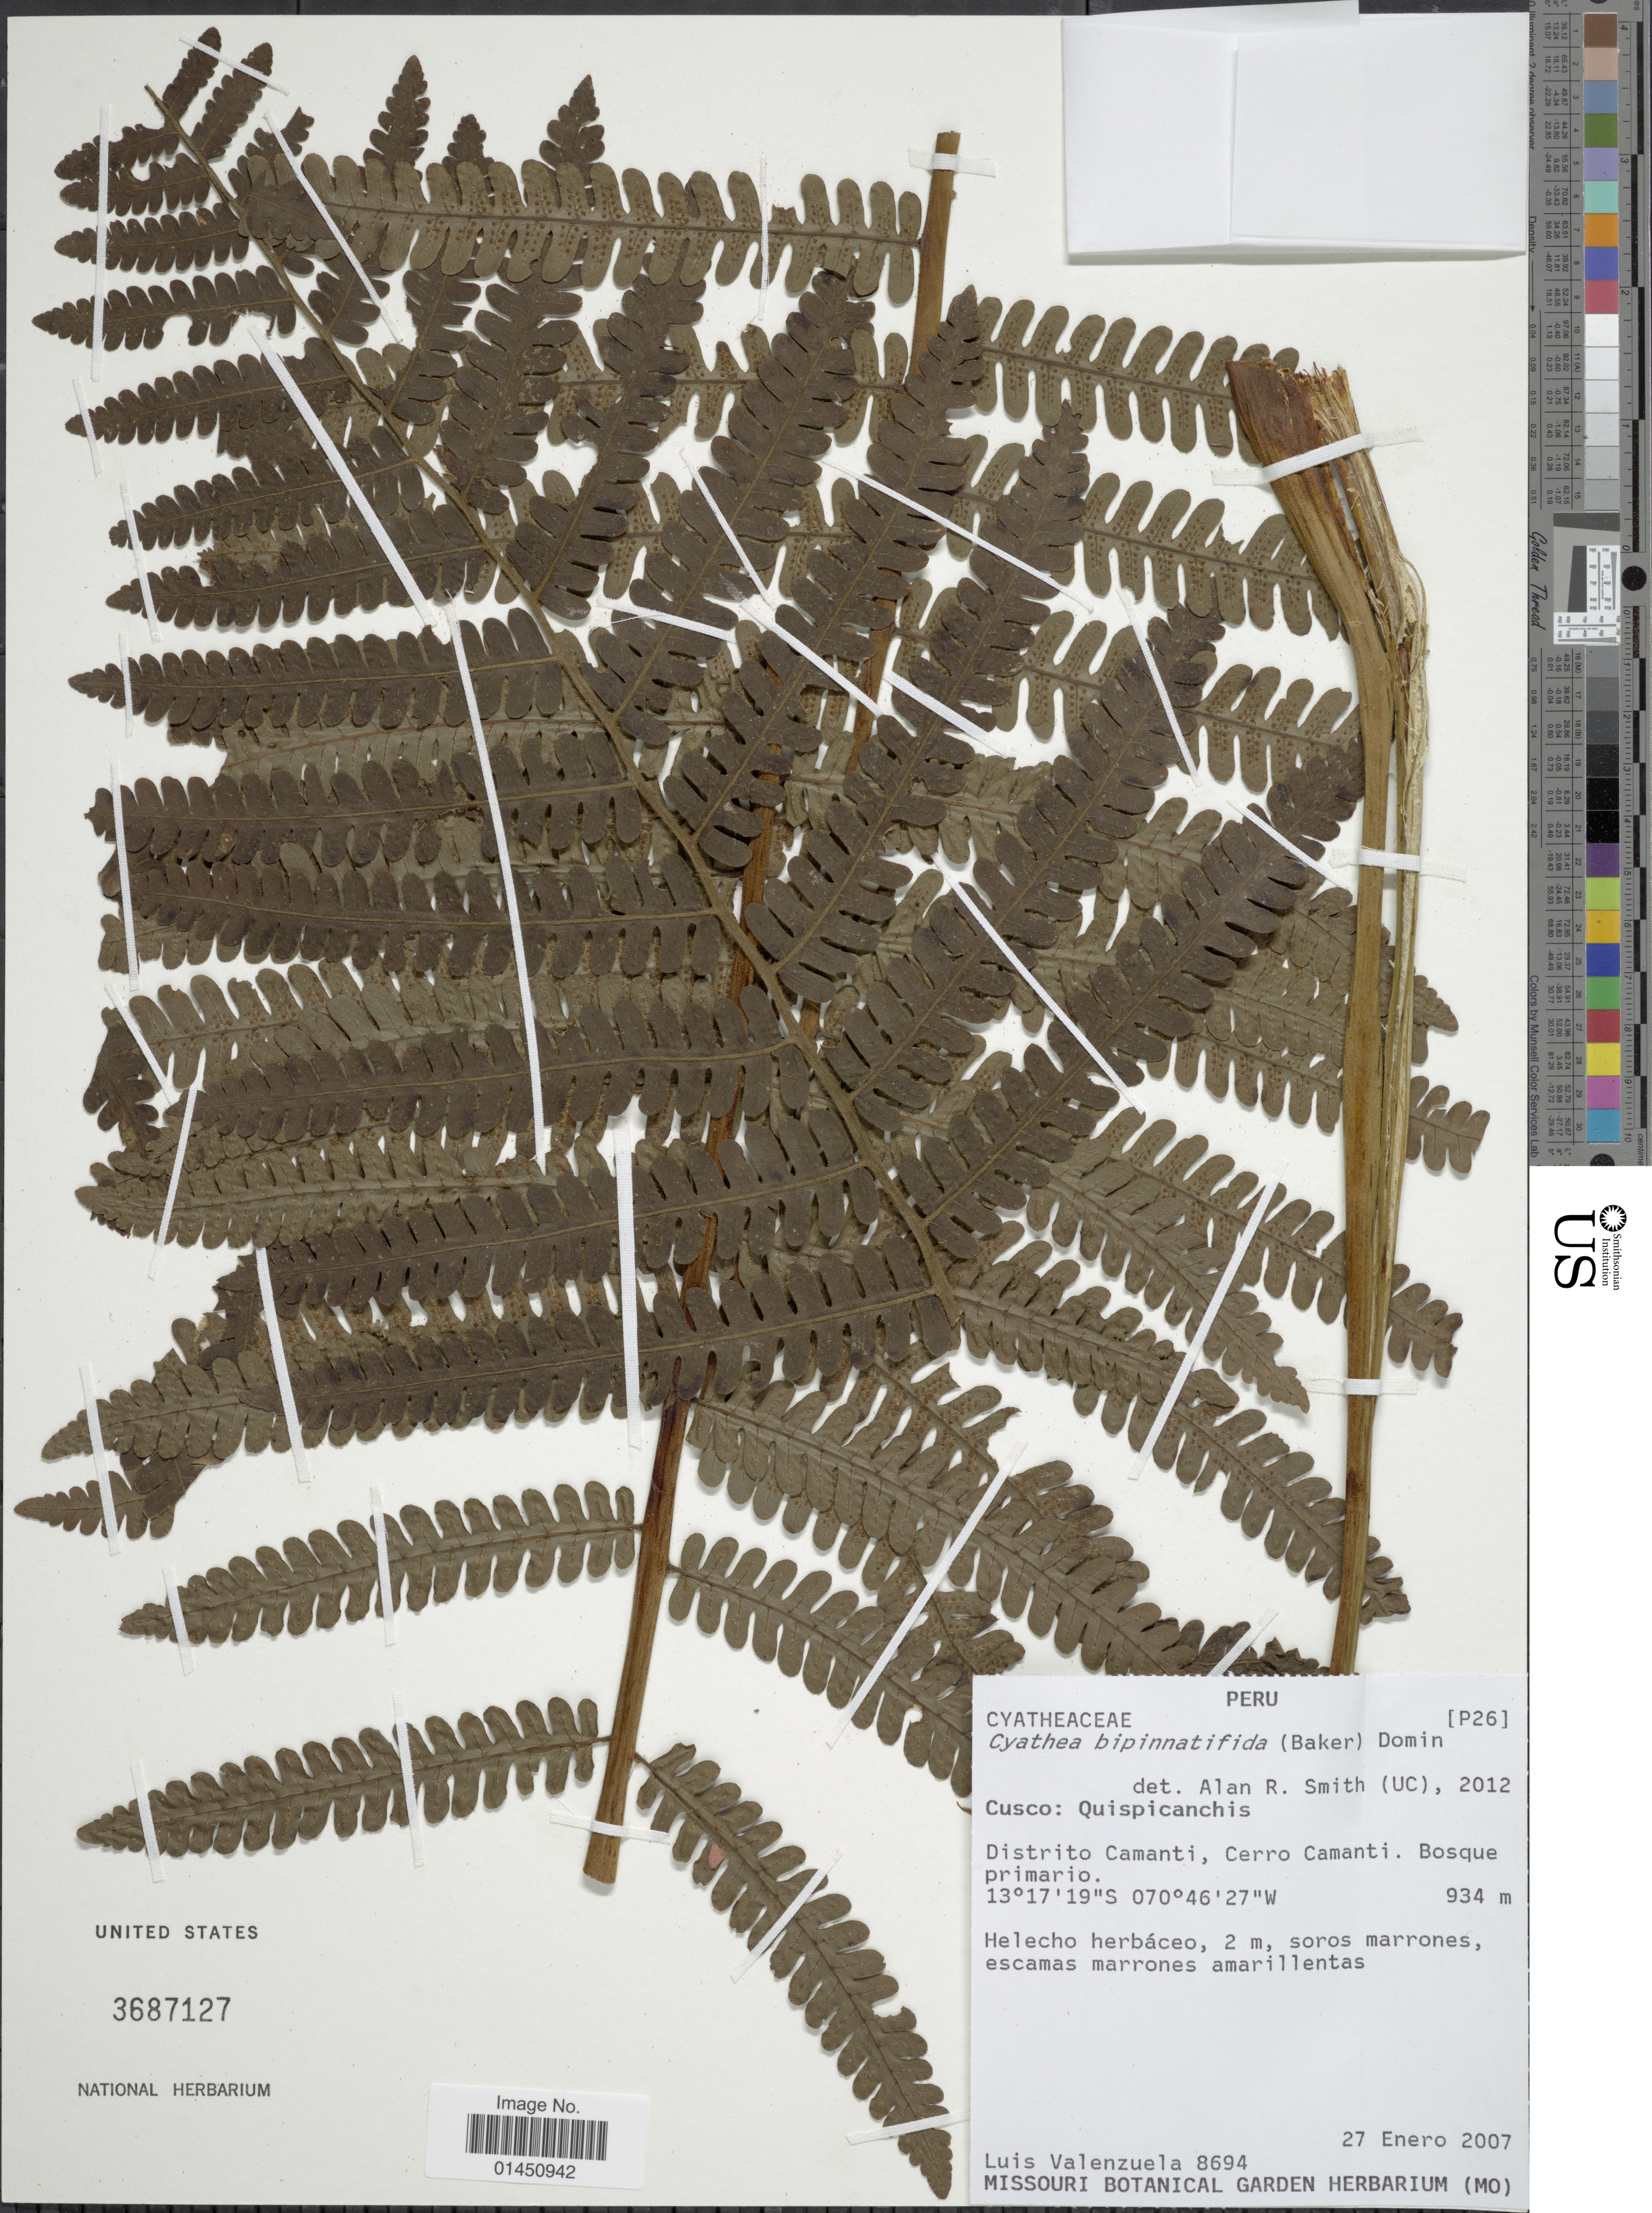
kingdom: Plantae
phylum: Tracheophyta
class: Polypodiopsida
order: Cyatheales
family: Cyatheaceae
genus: Cyathea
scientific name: Cyathea bipinnatifida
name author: (Baker) Domin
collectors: L. Valenzuela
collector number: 8694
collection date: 2007-01-27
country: Peru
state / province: Cusco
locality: Quispicanchis, Distrito Camanti, Cerro Camanti. Bosque primario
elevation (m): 934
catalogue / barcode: US 3687127